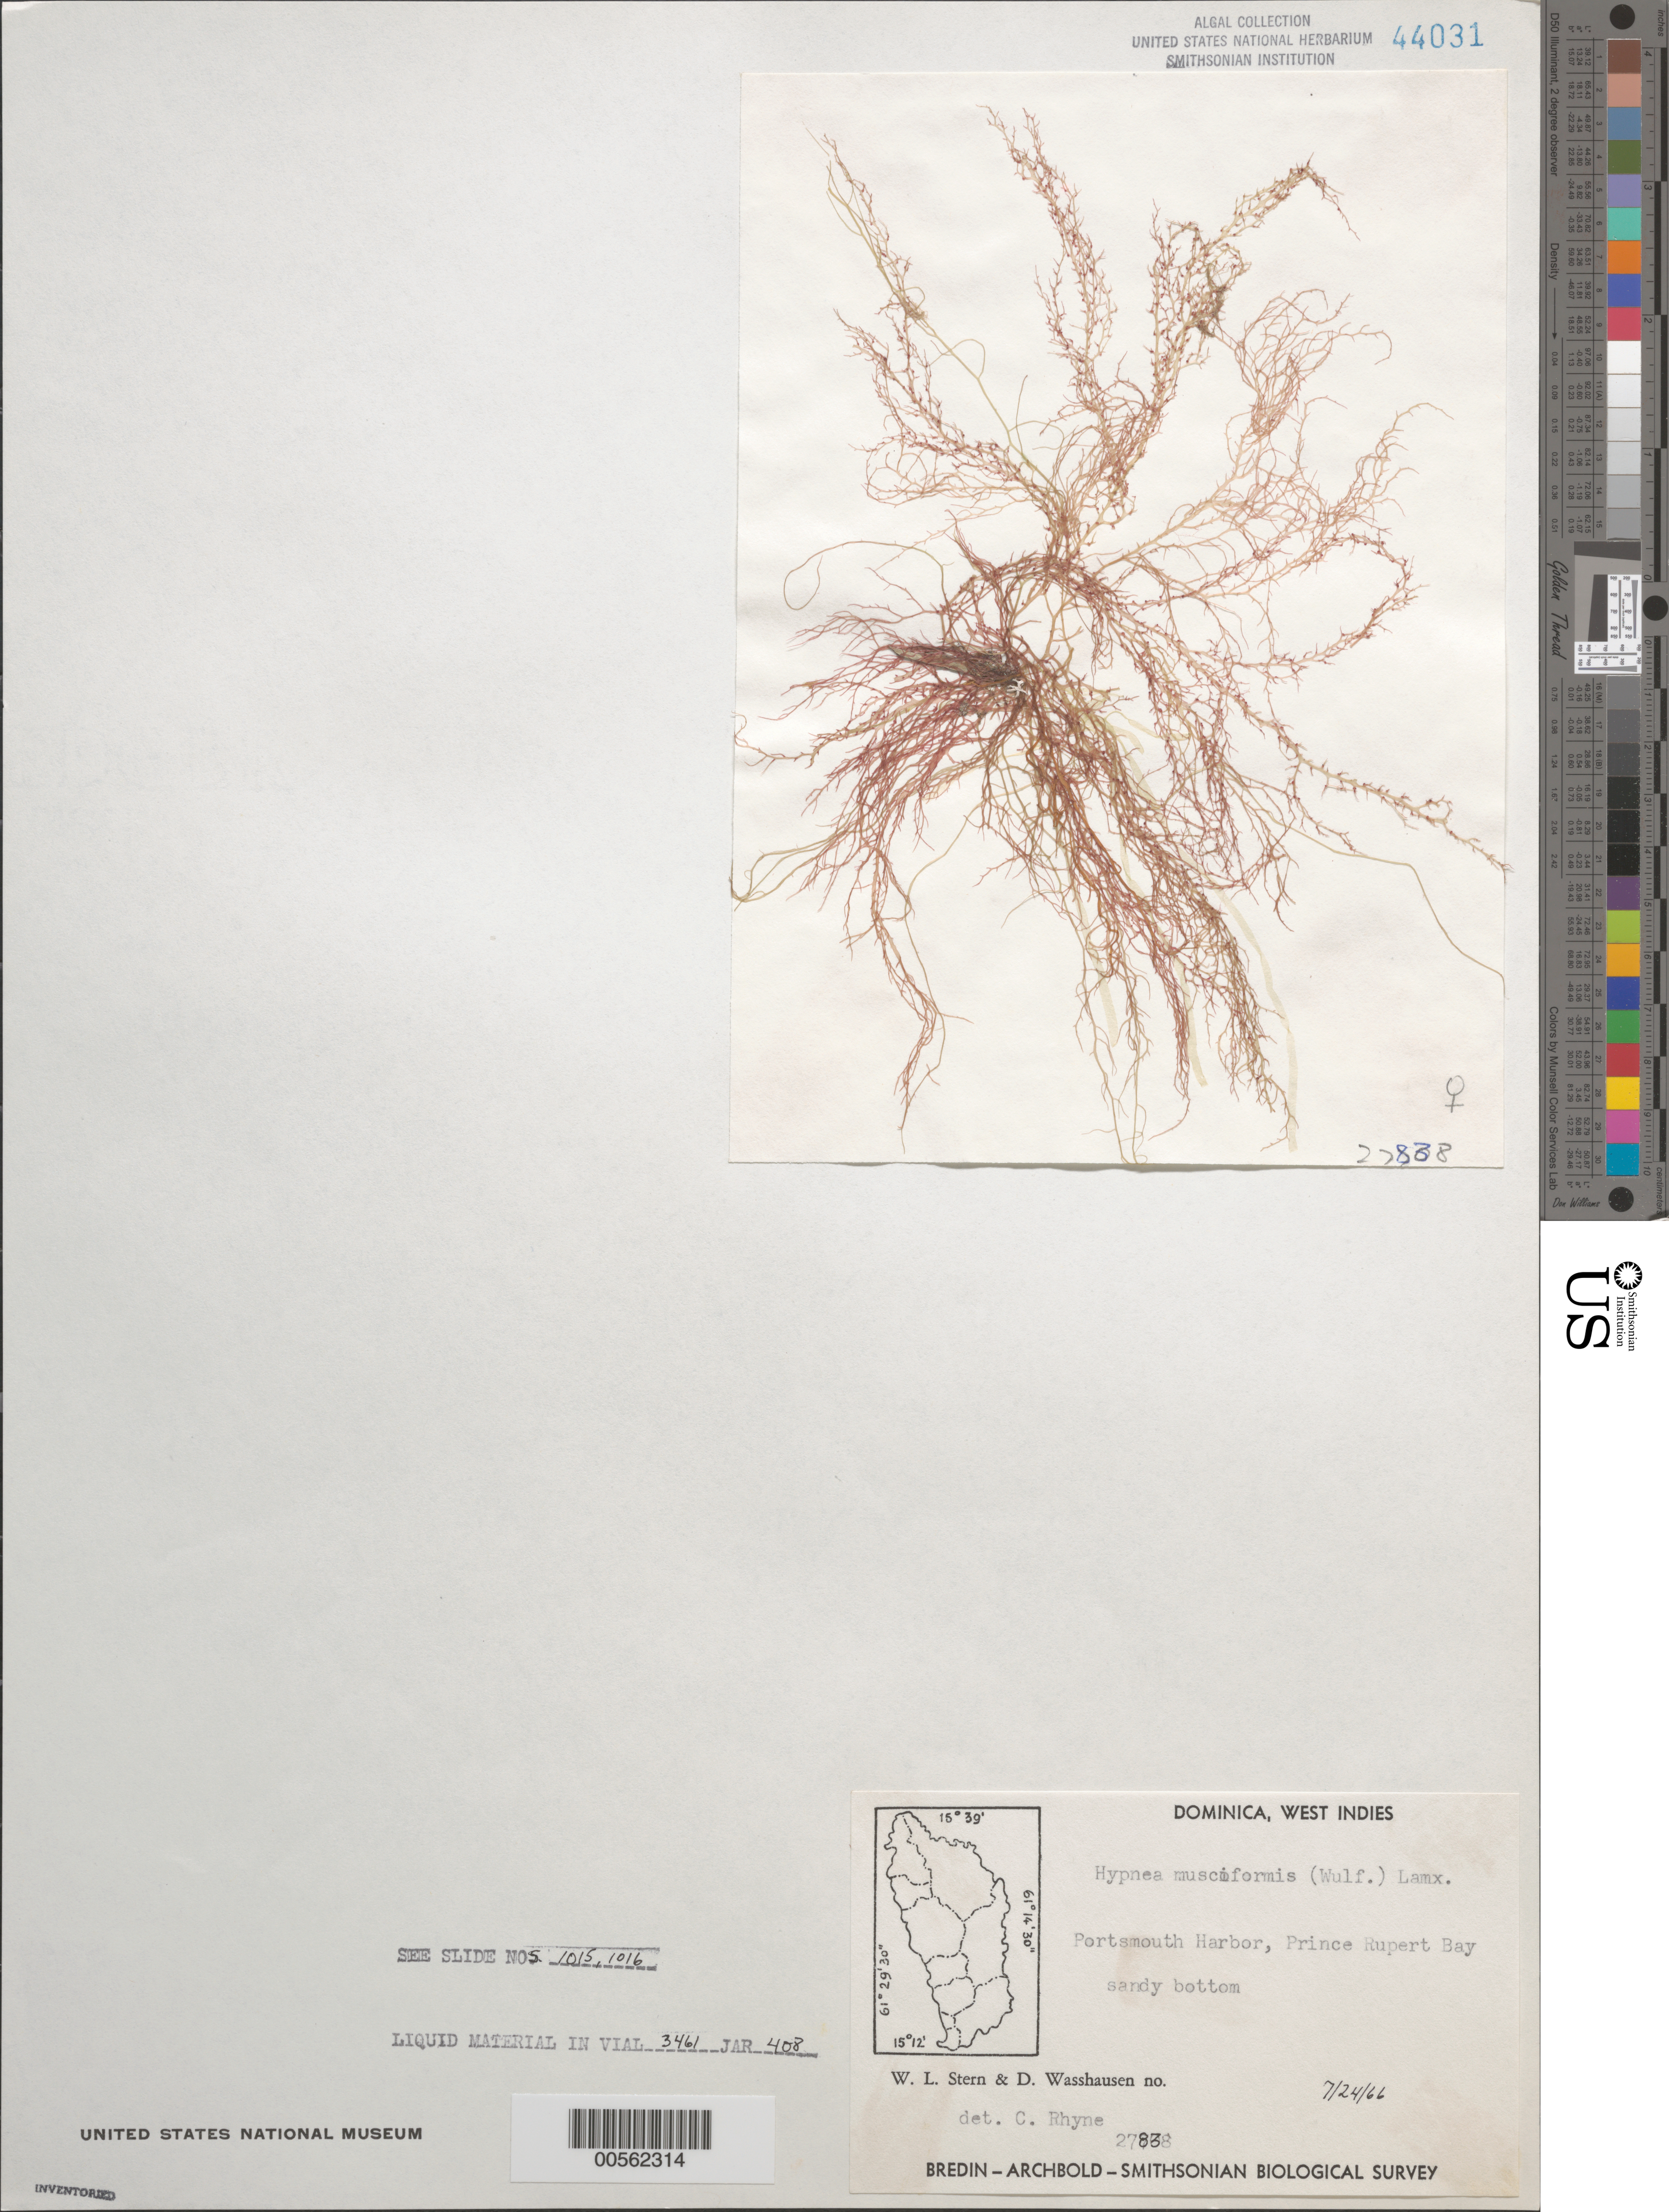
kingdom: Plantae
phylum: Rhodophyta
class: Florideophyceae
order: Gigartinales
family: Cystocloniaceae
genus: Hypnea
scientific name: Hypnea musciformis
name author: (Wulfen) J.V.Lamouroux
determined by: Rhyne, C. F.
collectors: W. L. Stern & D. C. Wasshausen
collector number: EYD 27838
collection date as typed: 24 Jul 1966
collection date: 1966-07-24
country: Dominica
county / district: St. John's Parish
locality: Portsmouth harbor, Prince Rupert Bay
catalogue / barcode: US 44031